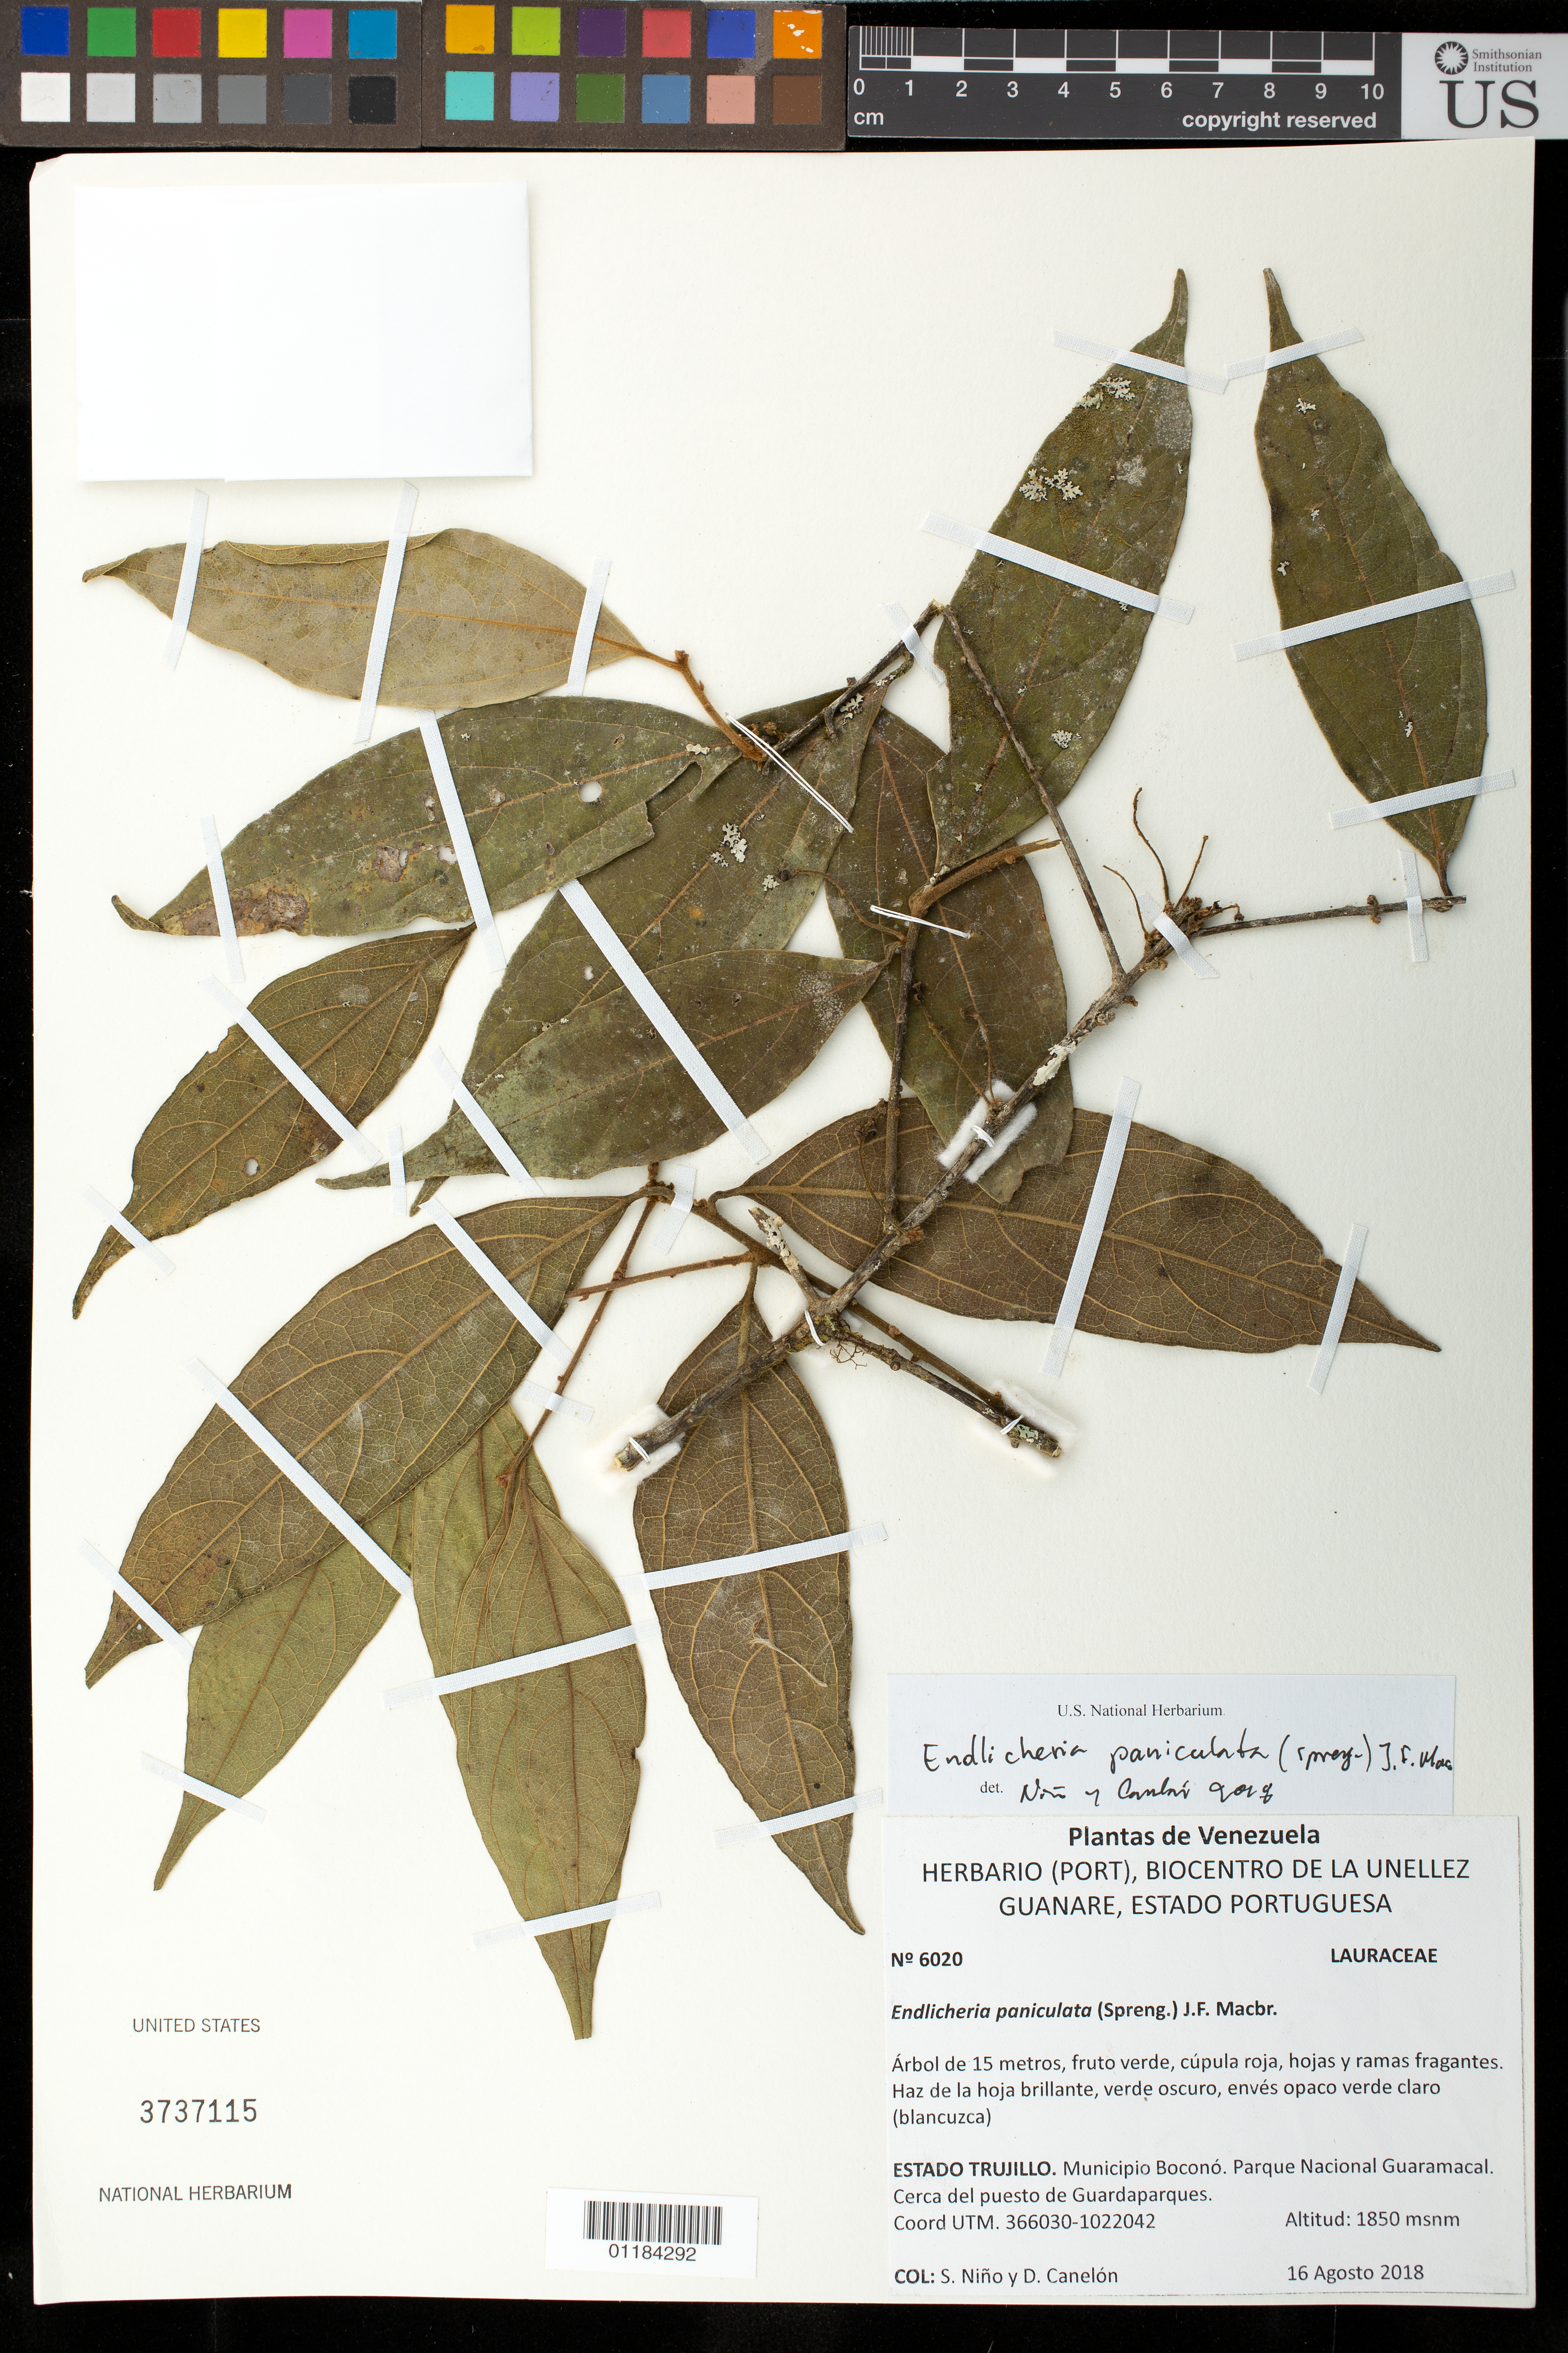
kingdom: Plantae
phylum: Tracheophyta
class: Magnoliopsida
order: Laurales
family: Lauraceae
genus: Endlicheria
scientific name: Endlicheria paniculata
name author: (Spreng.) J.F. Macbr.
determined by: Niño, S. M.; Canelon, Daniela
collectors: S. M. Niño & D. Canelón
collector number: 6020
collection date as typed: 16 Agosto 2018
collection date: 2018-08-16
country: Venezuela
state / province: Trujillo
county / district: Boconó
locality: Parque Nacional Guaramacal. Cerca del puesto de Guardaparques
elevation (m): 1850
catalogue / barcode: US 3737115